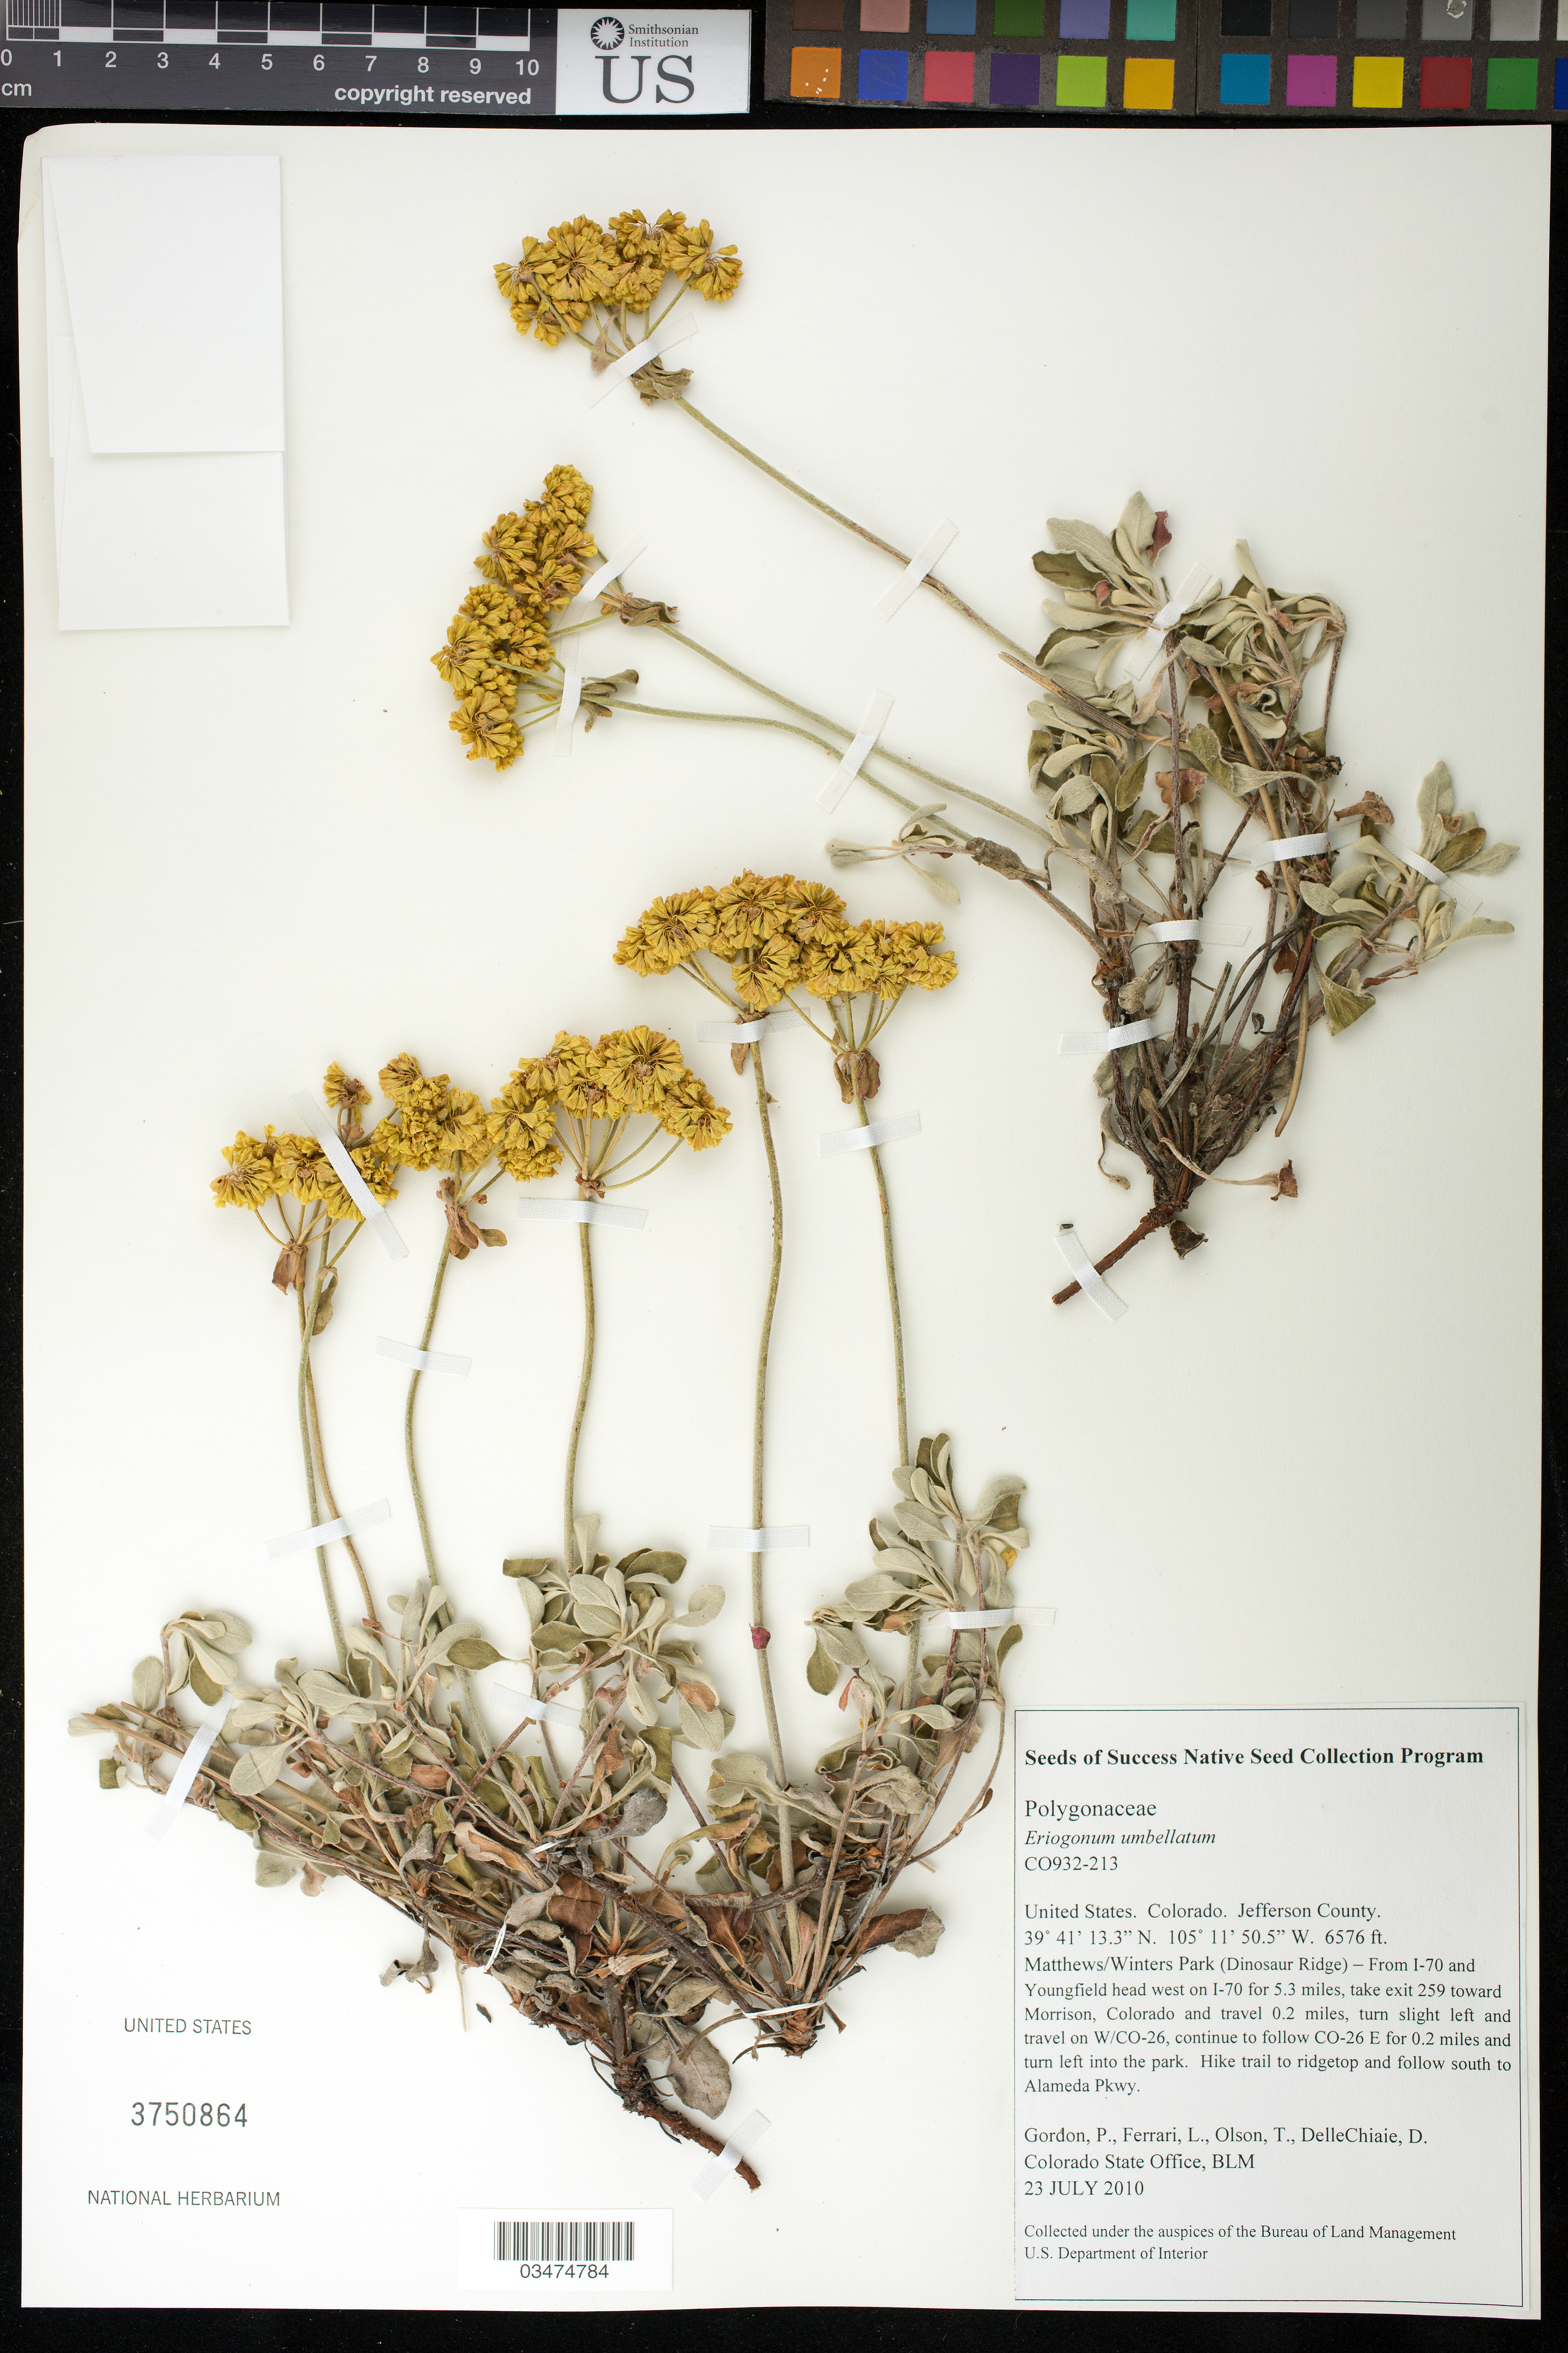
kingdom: Plantae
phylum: Tracheophyta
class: Magnoliopsida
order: Caryophyllales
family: Polygonaceae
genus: Eriogonum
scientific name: Eriogonum umbellatum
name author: Torr.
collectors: P. Gordon, L. Ferrari, T. Olson & D. DelleChiaie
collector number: CO932-213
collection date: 2010-07-23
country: United States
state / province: Colorado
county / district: Jefferson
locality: Matthew/Winters Park (Dinosaur Ridge)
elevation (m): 2004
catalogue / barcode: US 3750864